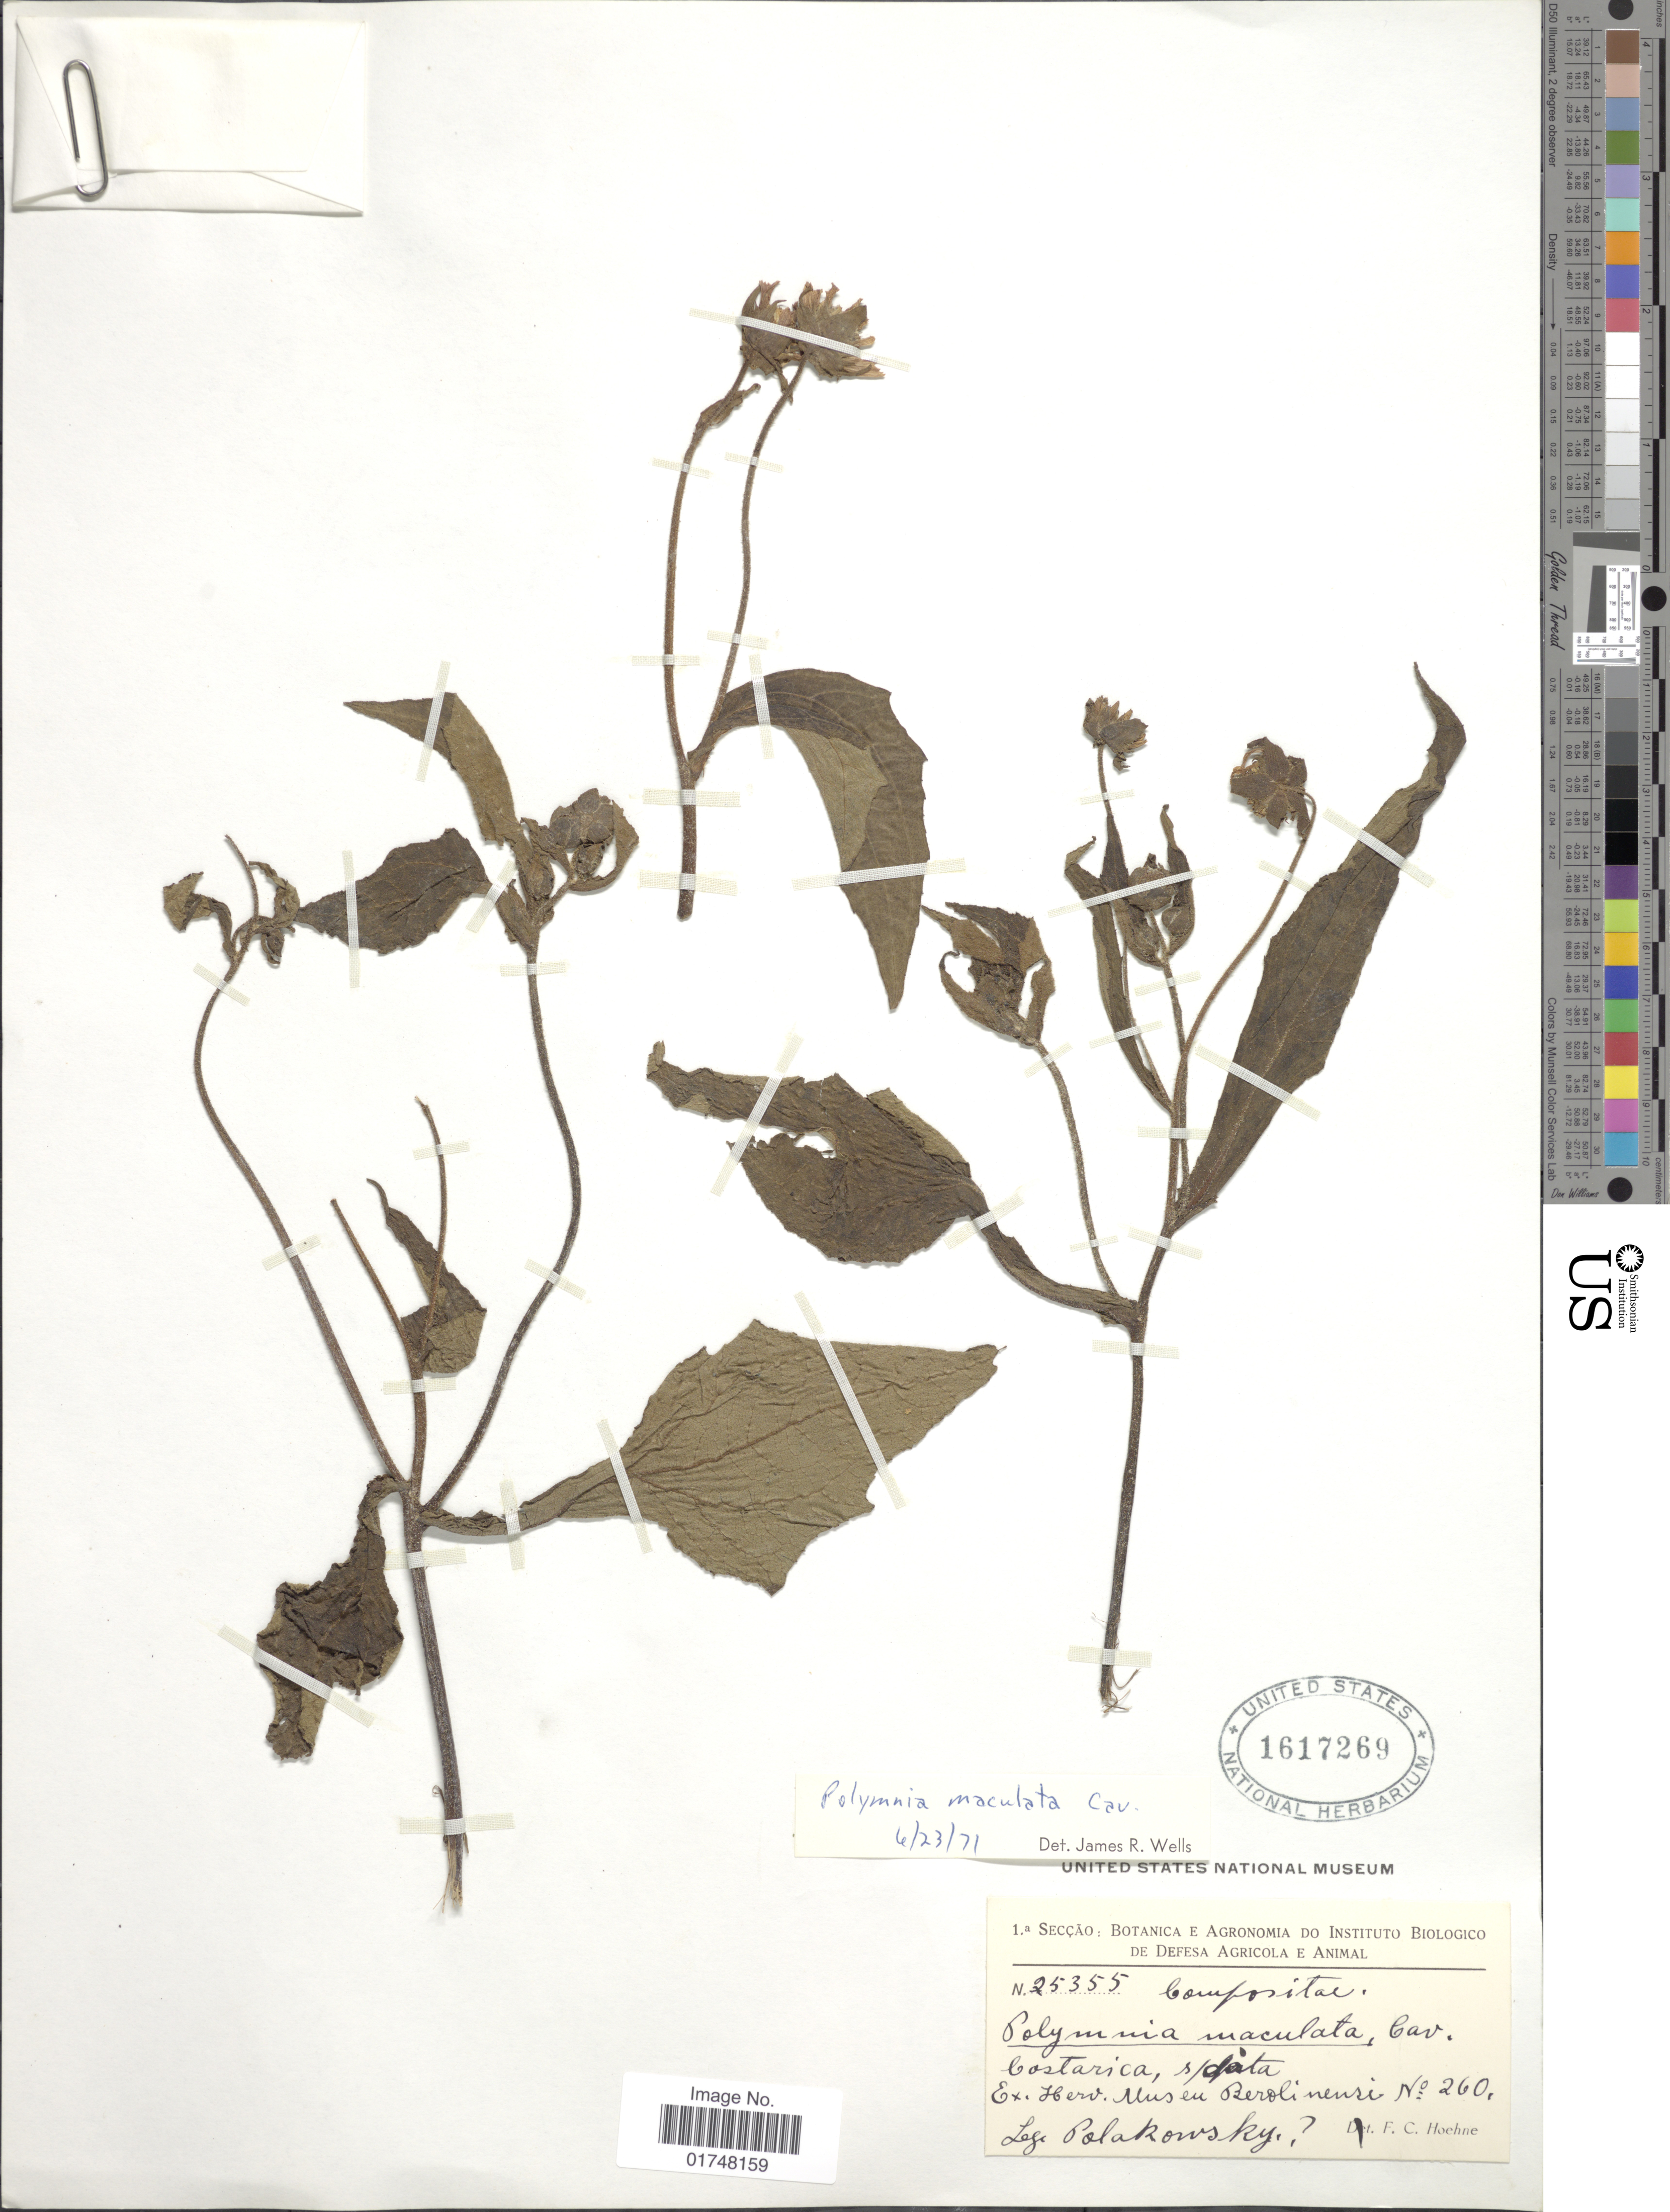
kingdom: Plantae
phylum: Tracheophyta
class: Magnoliopsida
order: Asterales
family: Asteraceae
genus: Smallanthus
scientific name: Smallanthus maculatus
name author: (Cav.) H. Rob.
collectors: H. Polakowsky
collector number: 25355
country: Costa Rica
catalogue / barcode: US 1671269